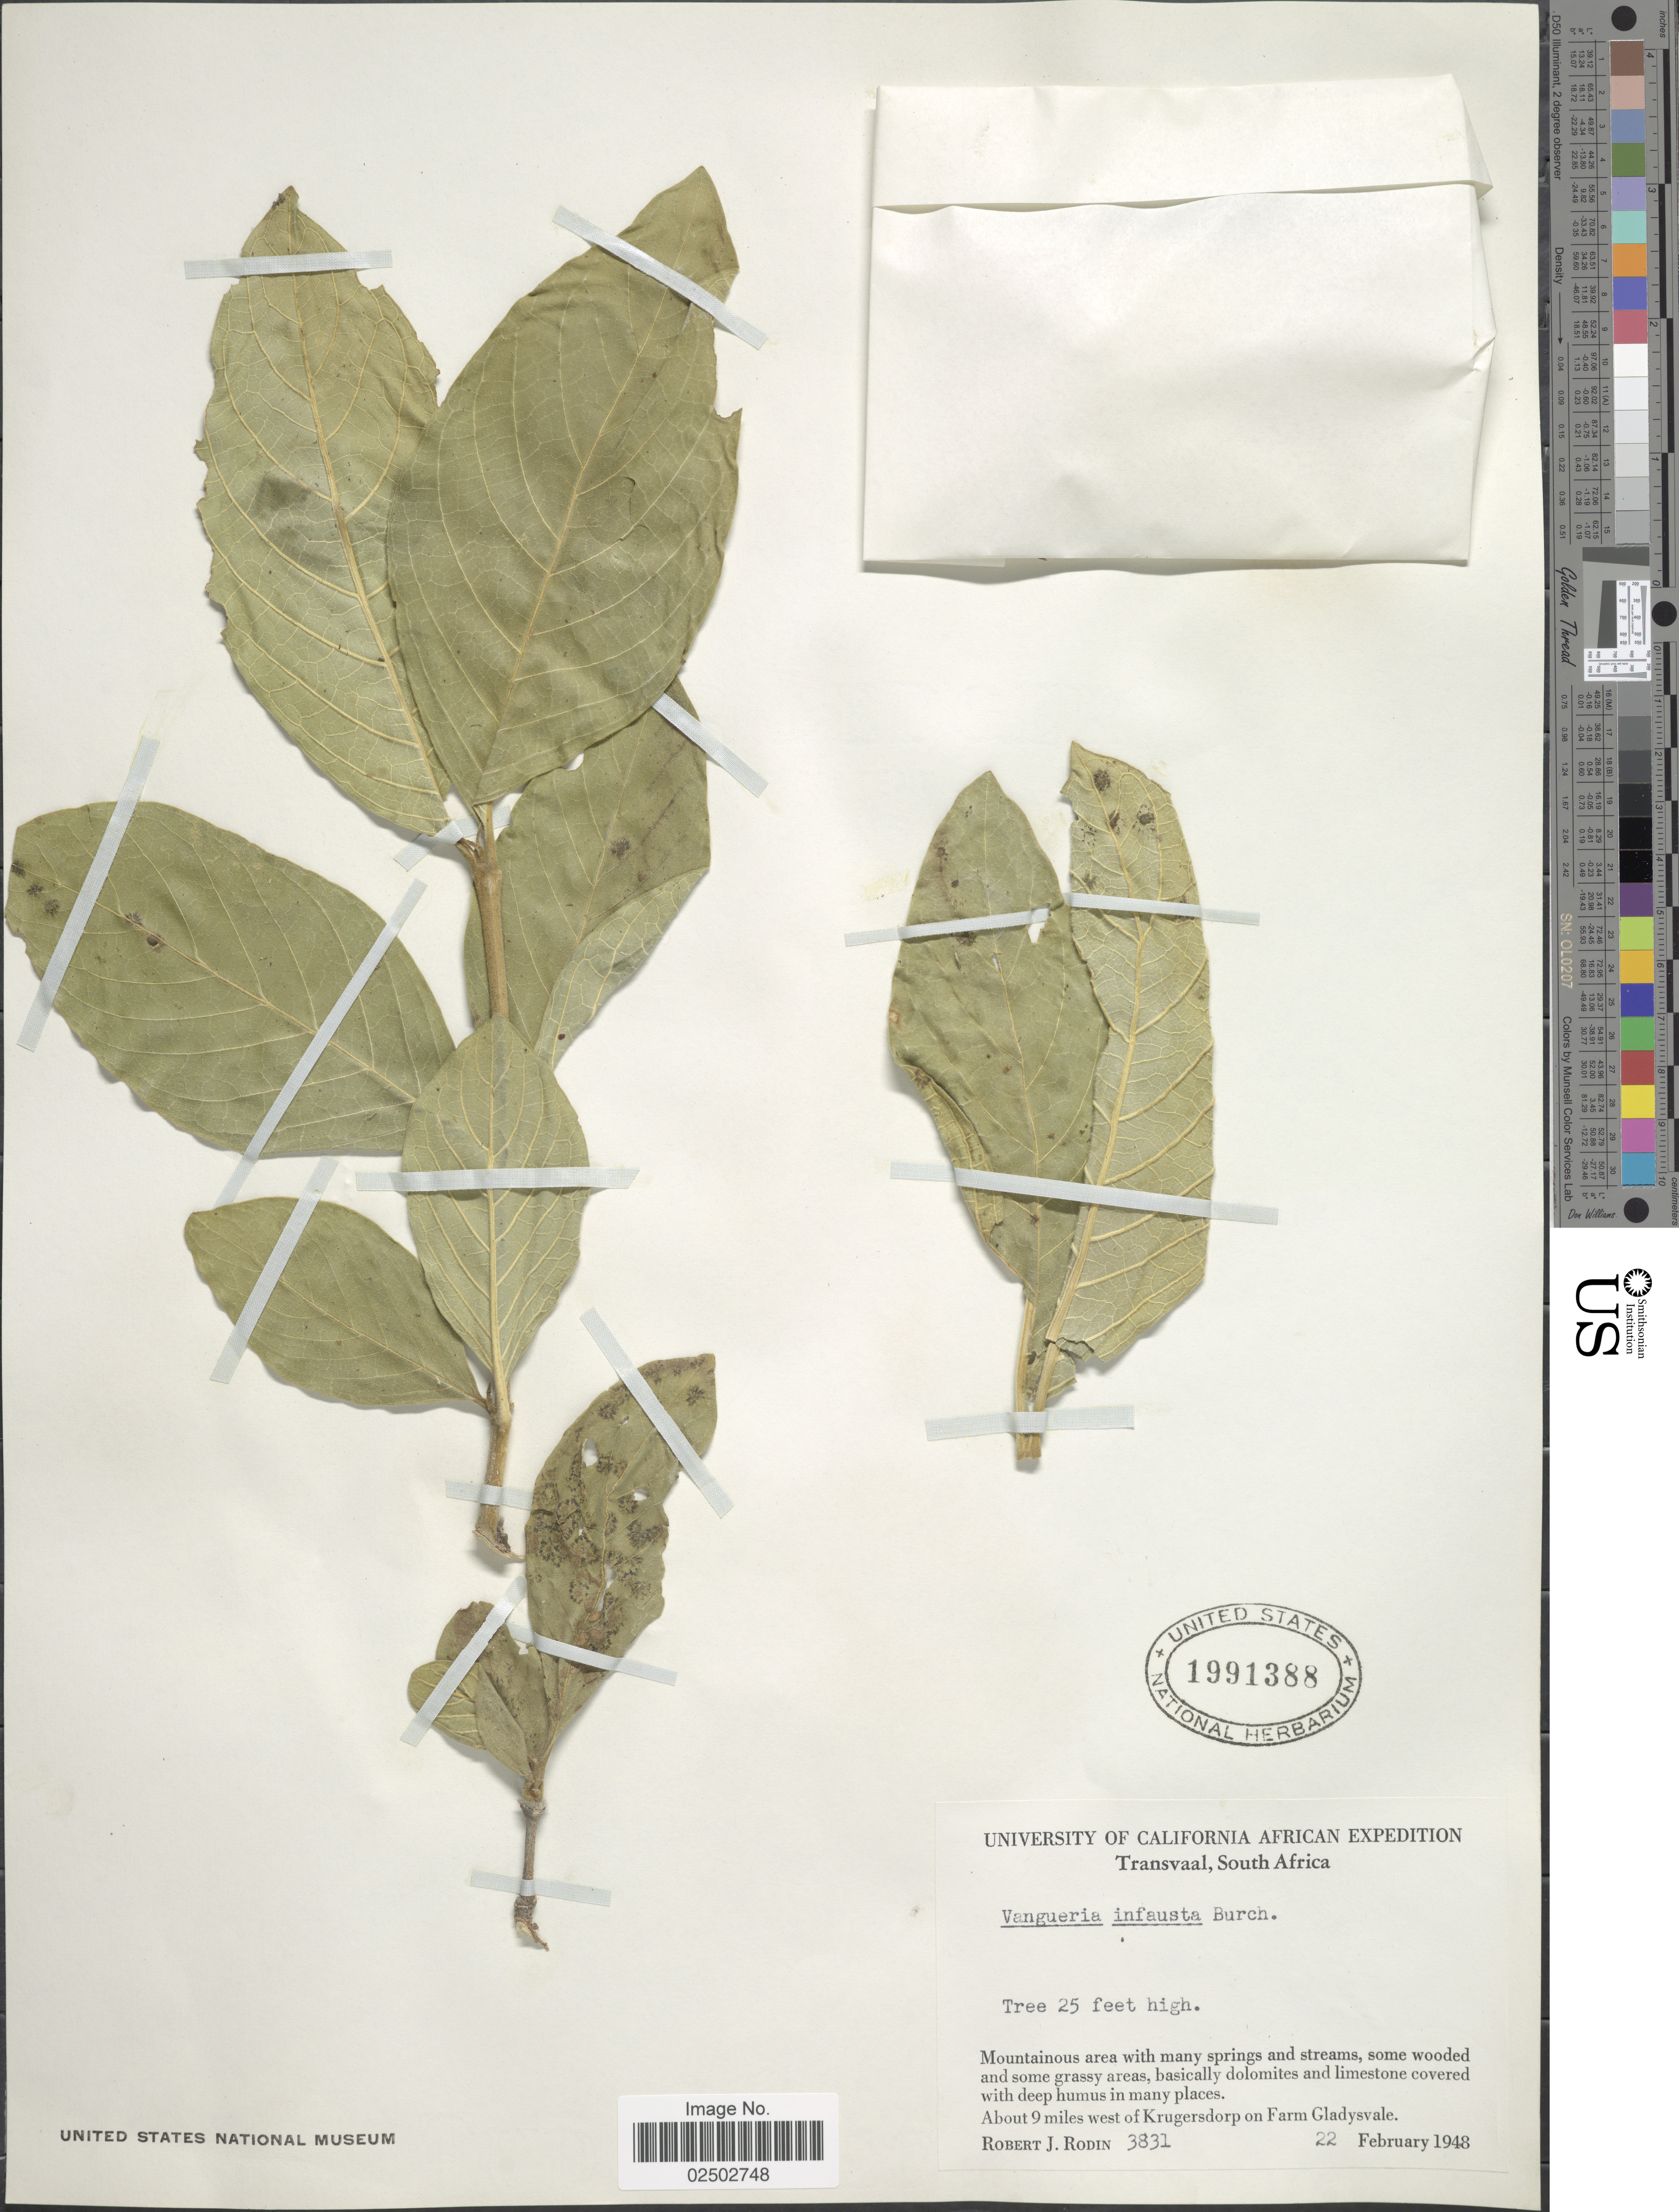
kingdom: Plantae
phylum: Tracheophyta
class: Magnoliopsida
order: Gentianales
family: Rubiaceae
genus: Vangueria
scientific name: Vangueria infausta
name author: D.G. Burch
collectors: R. J. Rodin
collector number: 3831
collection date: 1948-02-22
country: South Africa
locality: Transvaal, About 9 miles west of Krugersdorp on Farm Gladysvale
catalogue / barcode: US 1991388